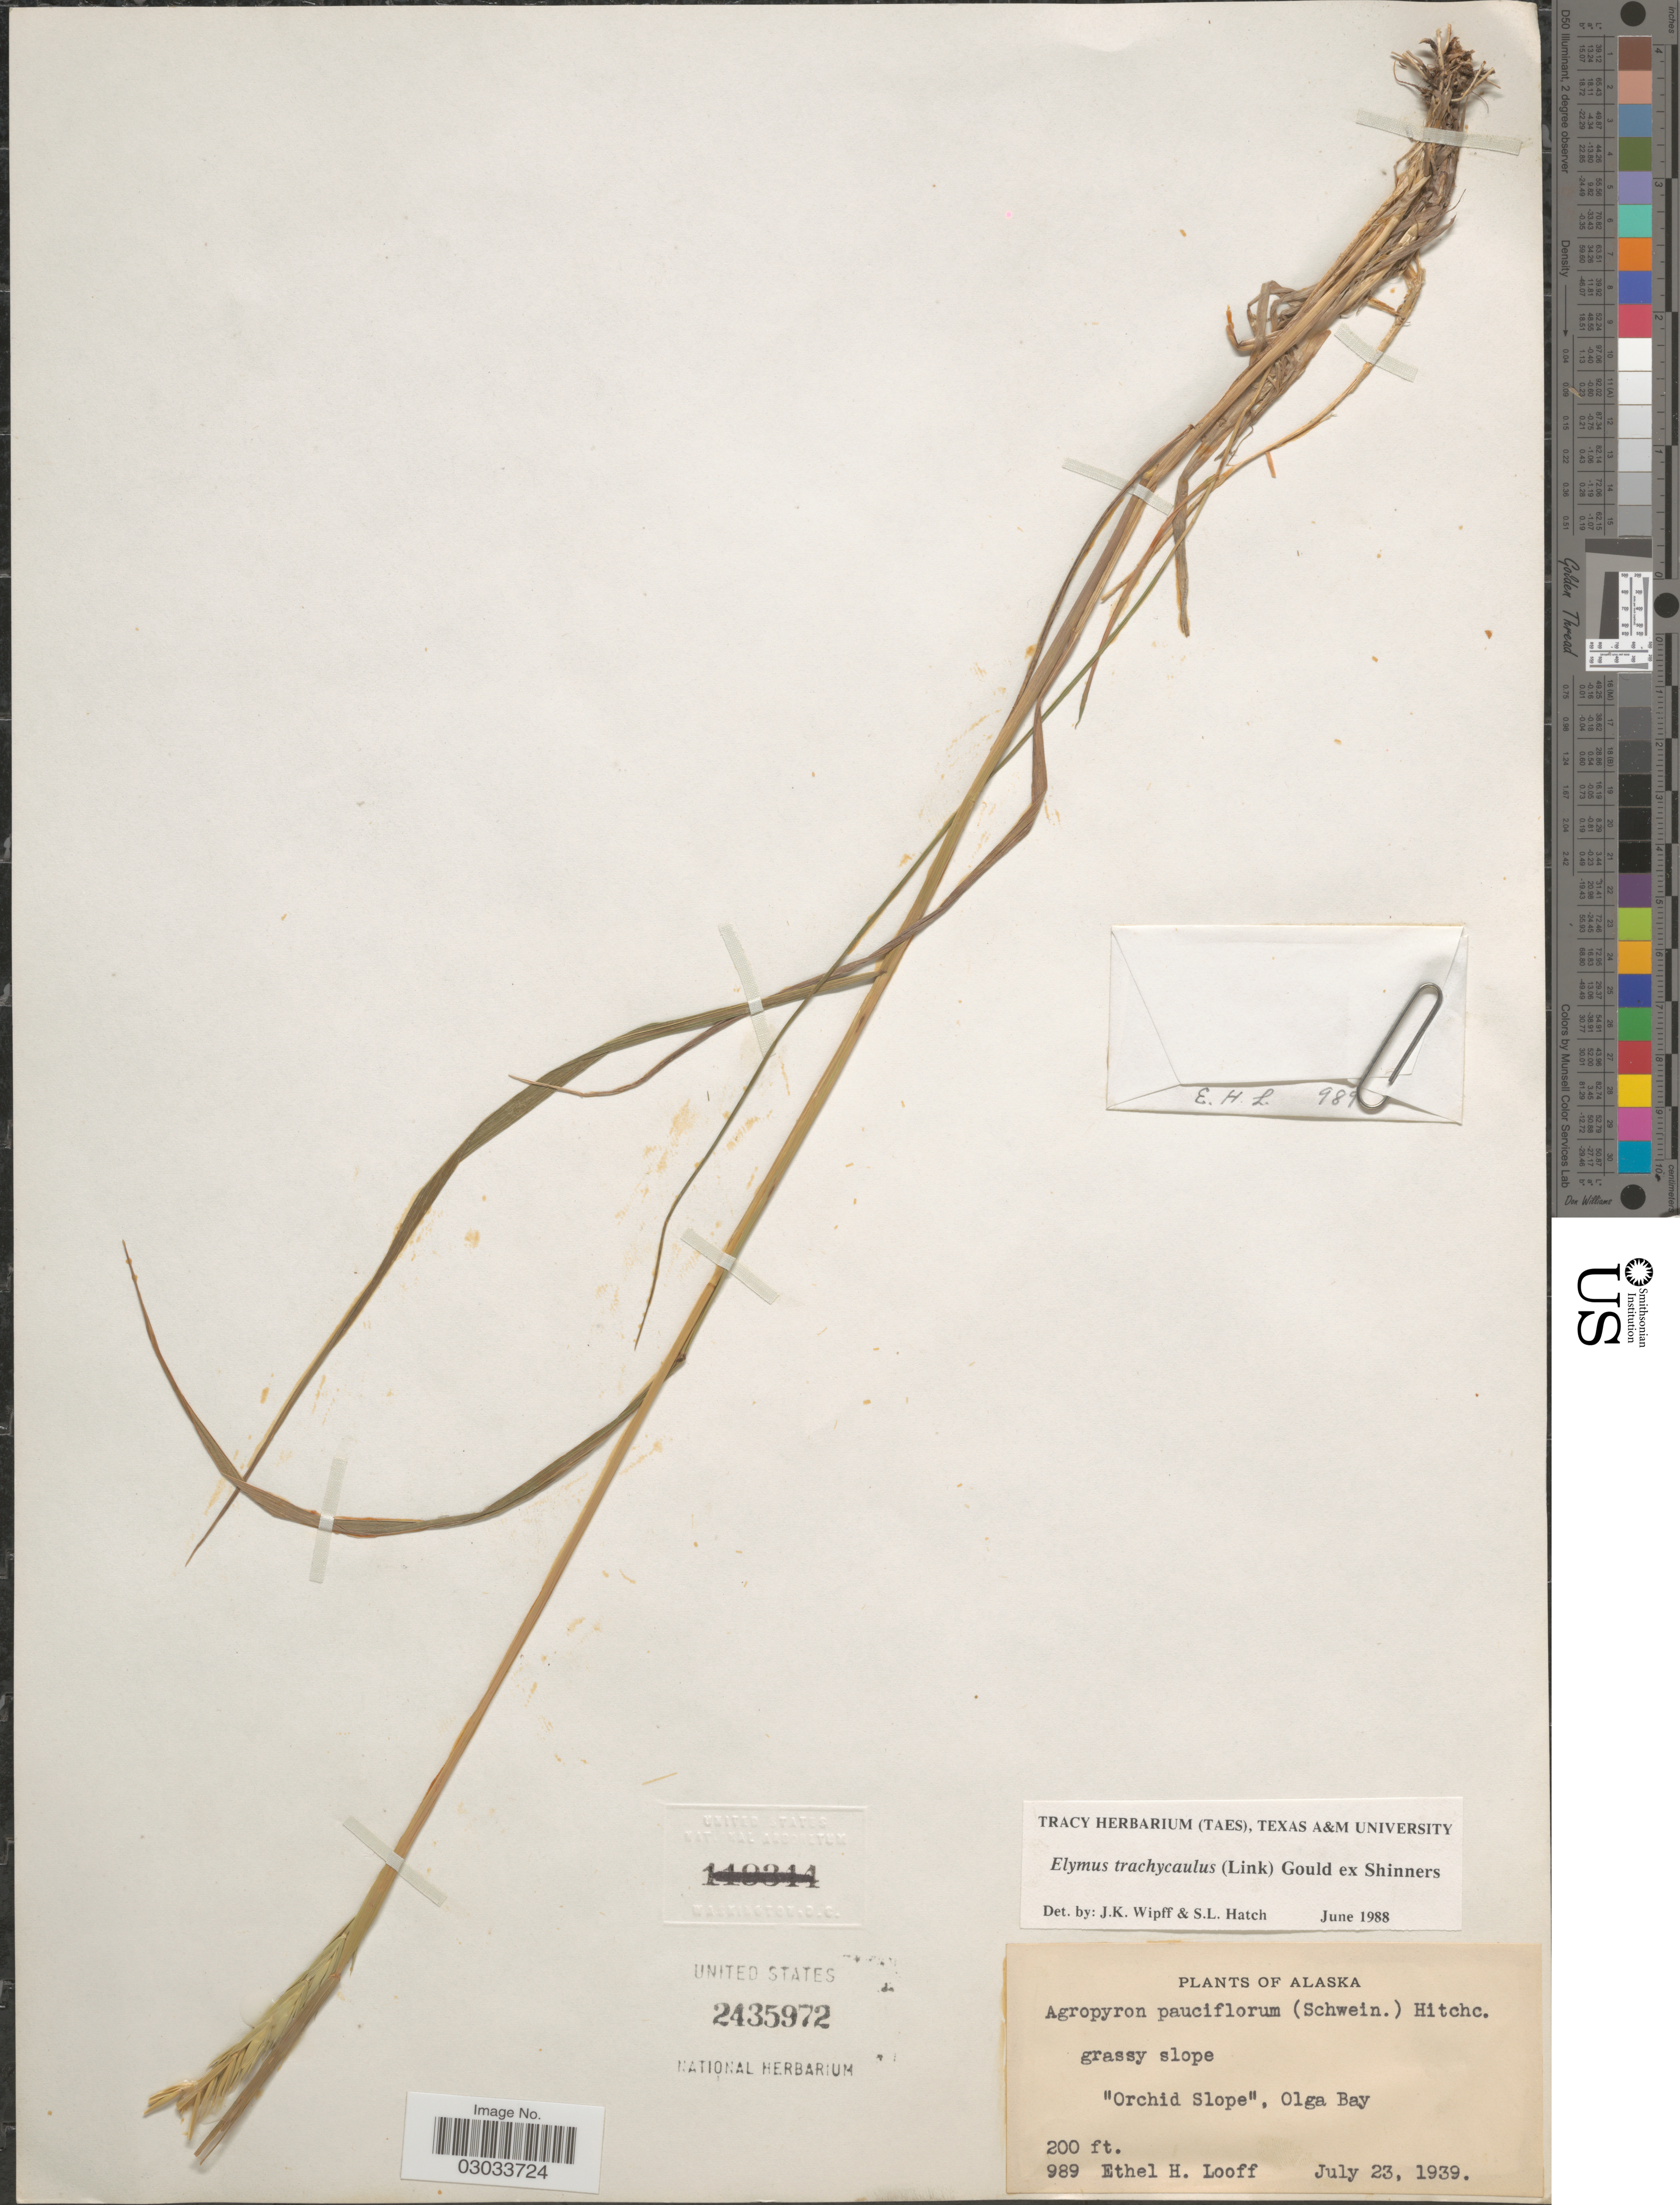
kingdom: Plantae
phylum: Tracheophyta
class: Liliopsida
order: Poales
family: Poaceae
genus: Elymus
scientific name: Elymus trachycaulus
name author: (Link) Gould ex Shinners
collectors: E. Looff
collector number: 989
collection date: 1939-07-23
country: United States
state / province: Alaska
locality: Grassy slope. "Orchid Slope", Olga Bay.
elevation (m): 61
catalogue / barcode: US 2435972